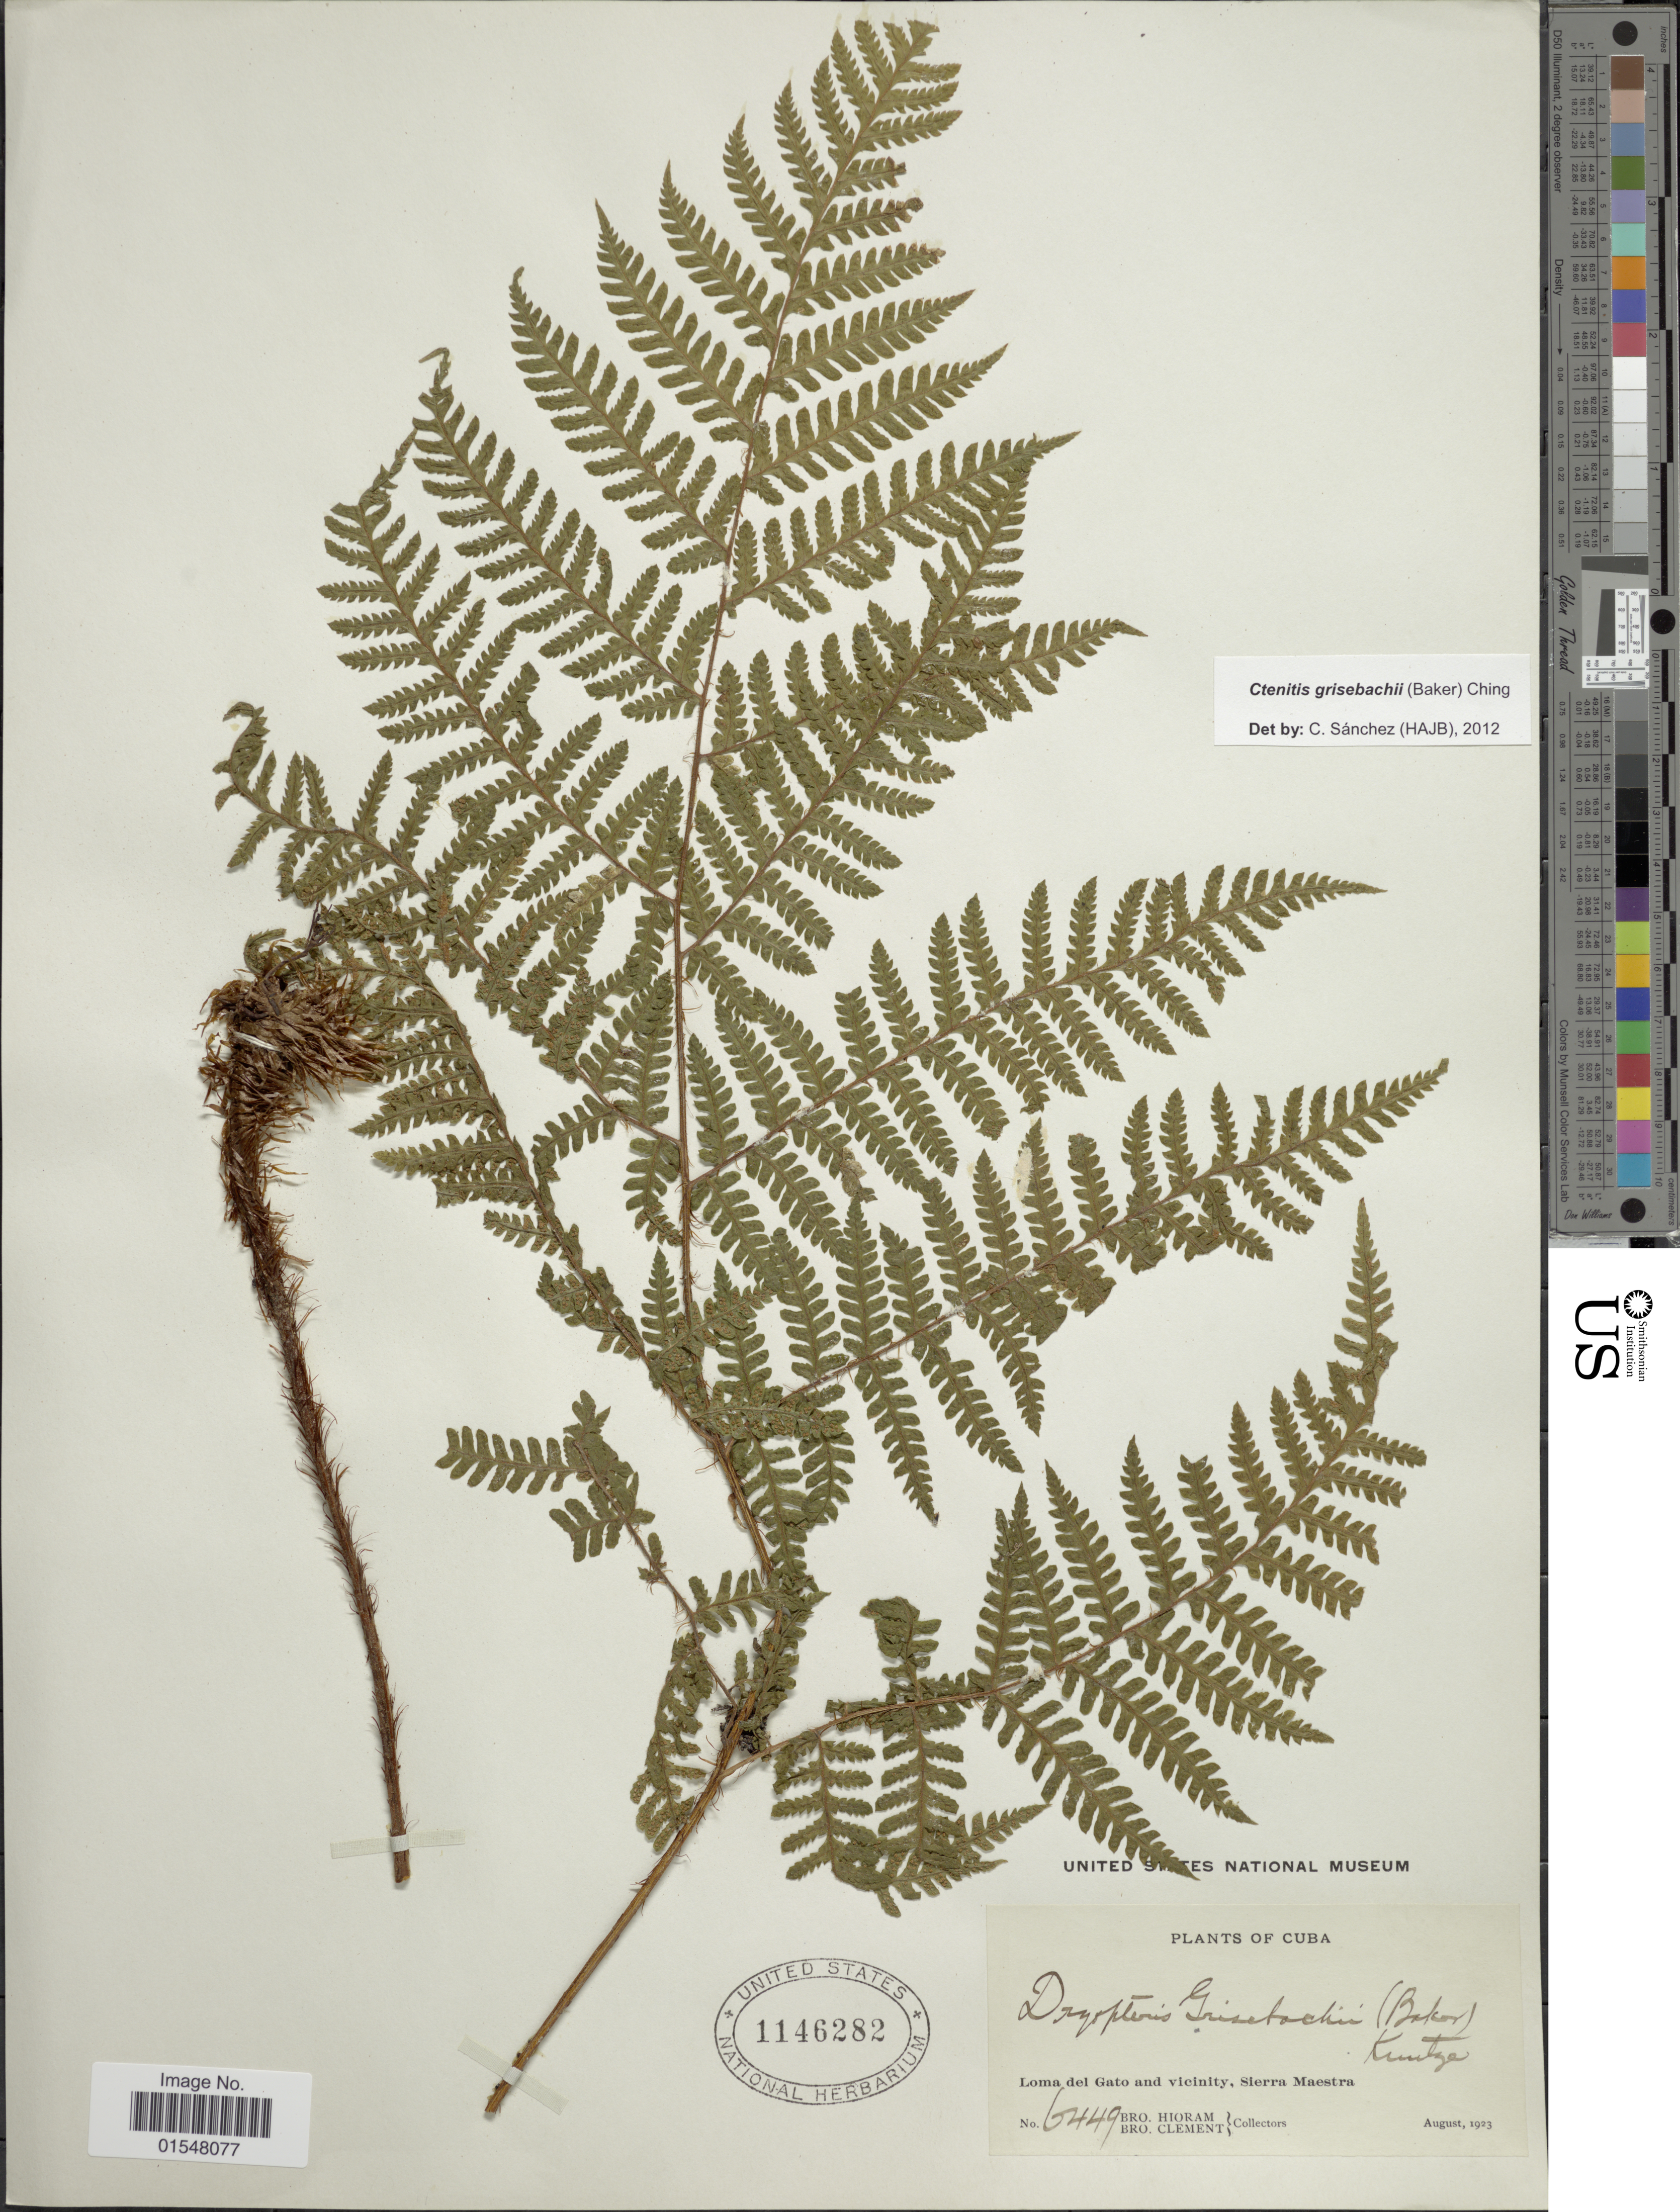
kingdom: Plantae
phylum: Tracheophyta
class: Polypodiopsida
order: Polypodiales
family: Dryopteridaceae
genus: Ctenitis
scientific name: Ctenitis grisebachii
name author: (Baker) Ching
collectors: Bro. Hioram & B. Clement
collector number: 6449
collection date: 1923-08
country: Cuba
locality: Loma del Gato and vicinity, Sierra Maestro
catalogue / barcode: US 1146282